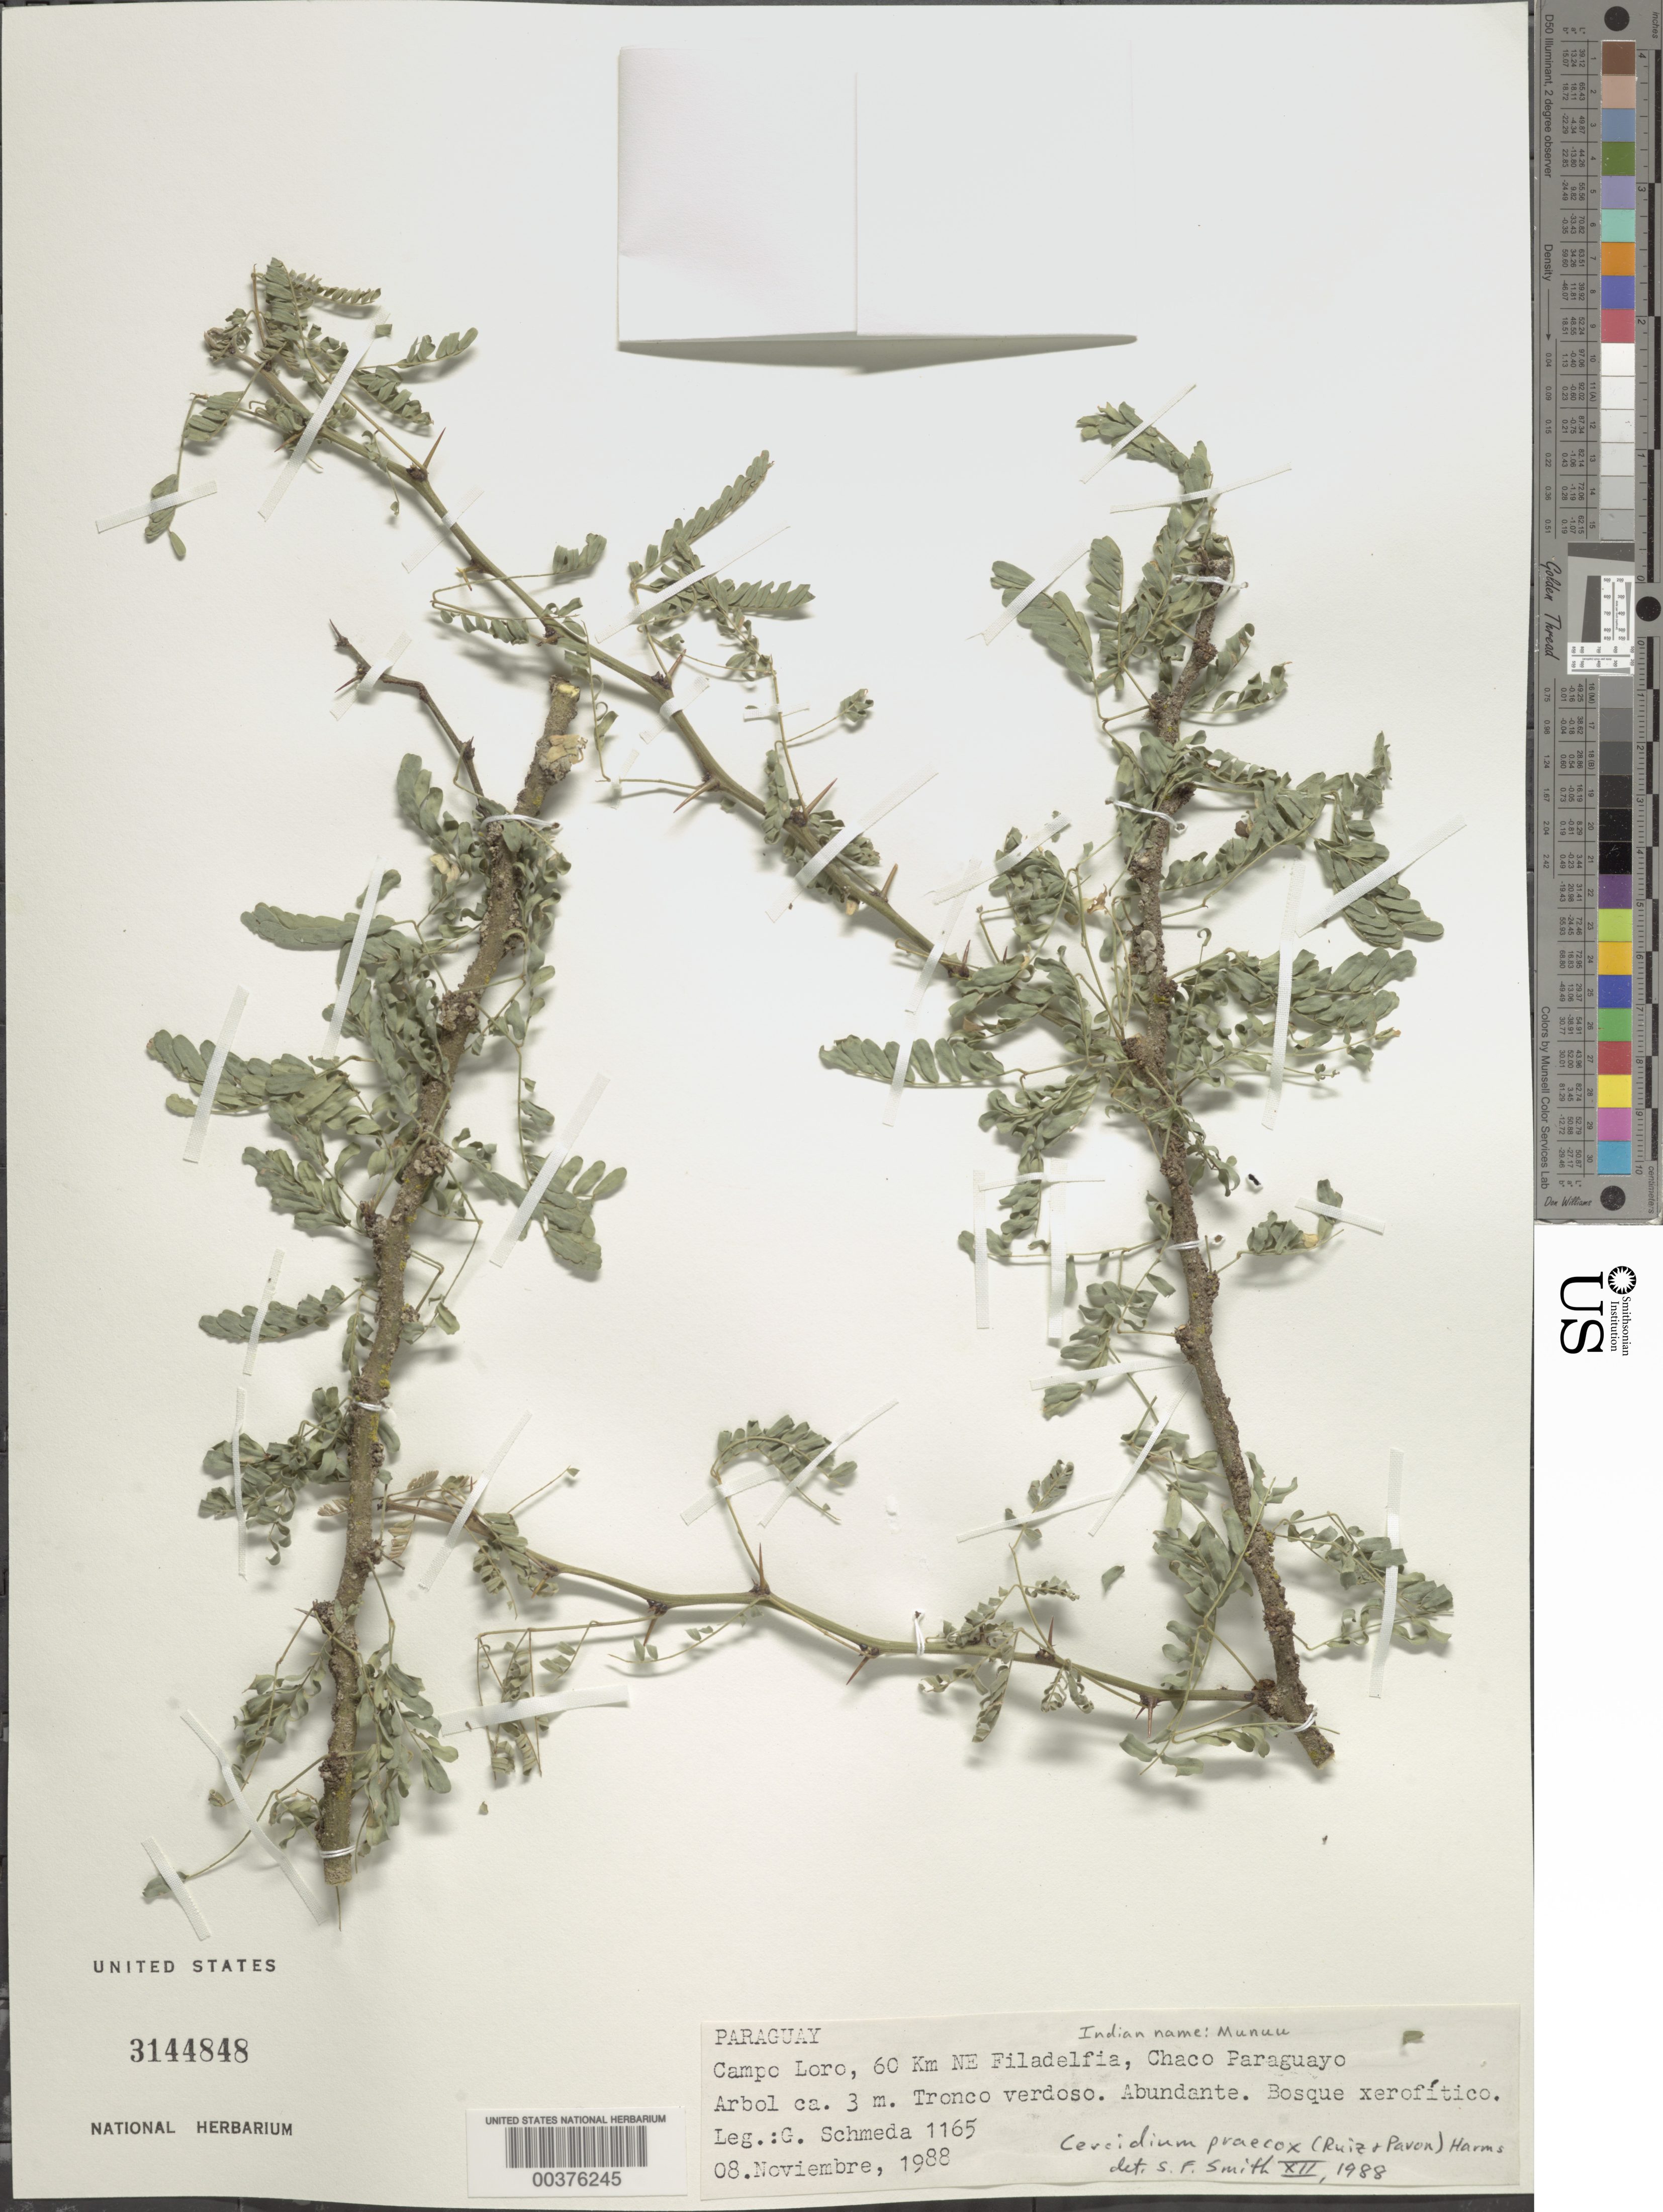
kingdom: Plantae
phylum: Tracheophyta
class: Magnoliopsida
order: Fabales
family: Fabaceae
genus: Parkinsonia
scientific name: Parkinsonia praecox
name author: (Ruiz & Pav.) J.E. Hawkins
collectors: G. Schmeda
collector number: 1165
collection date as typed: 08 Nov 1988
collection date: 1988-11-08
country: Paraguay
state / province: Alto Paraguay / Boquerón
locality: Chaco (?), campo loro, 60 km ne filadelfia (indian name: munuu). ["chaco" is more likely the general region than the former department.]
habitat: Bosque xerofitico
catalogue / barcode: US 3144848